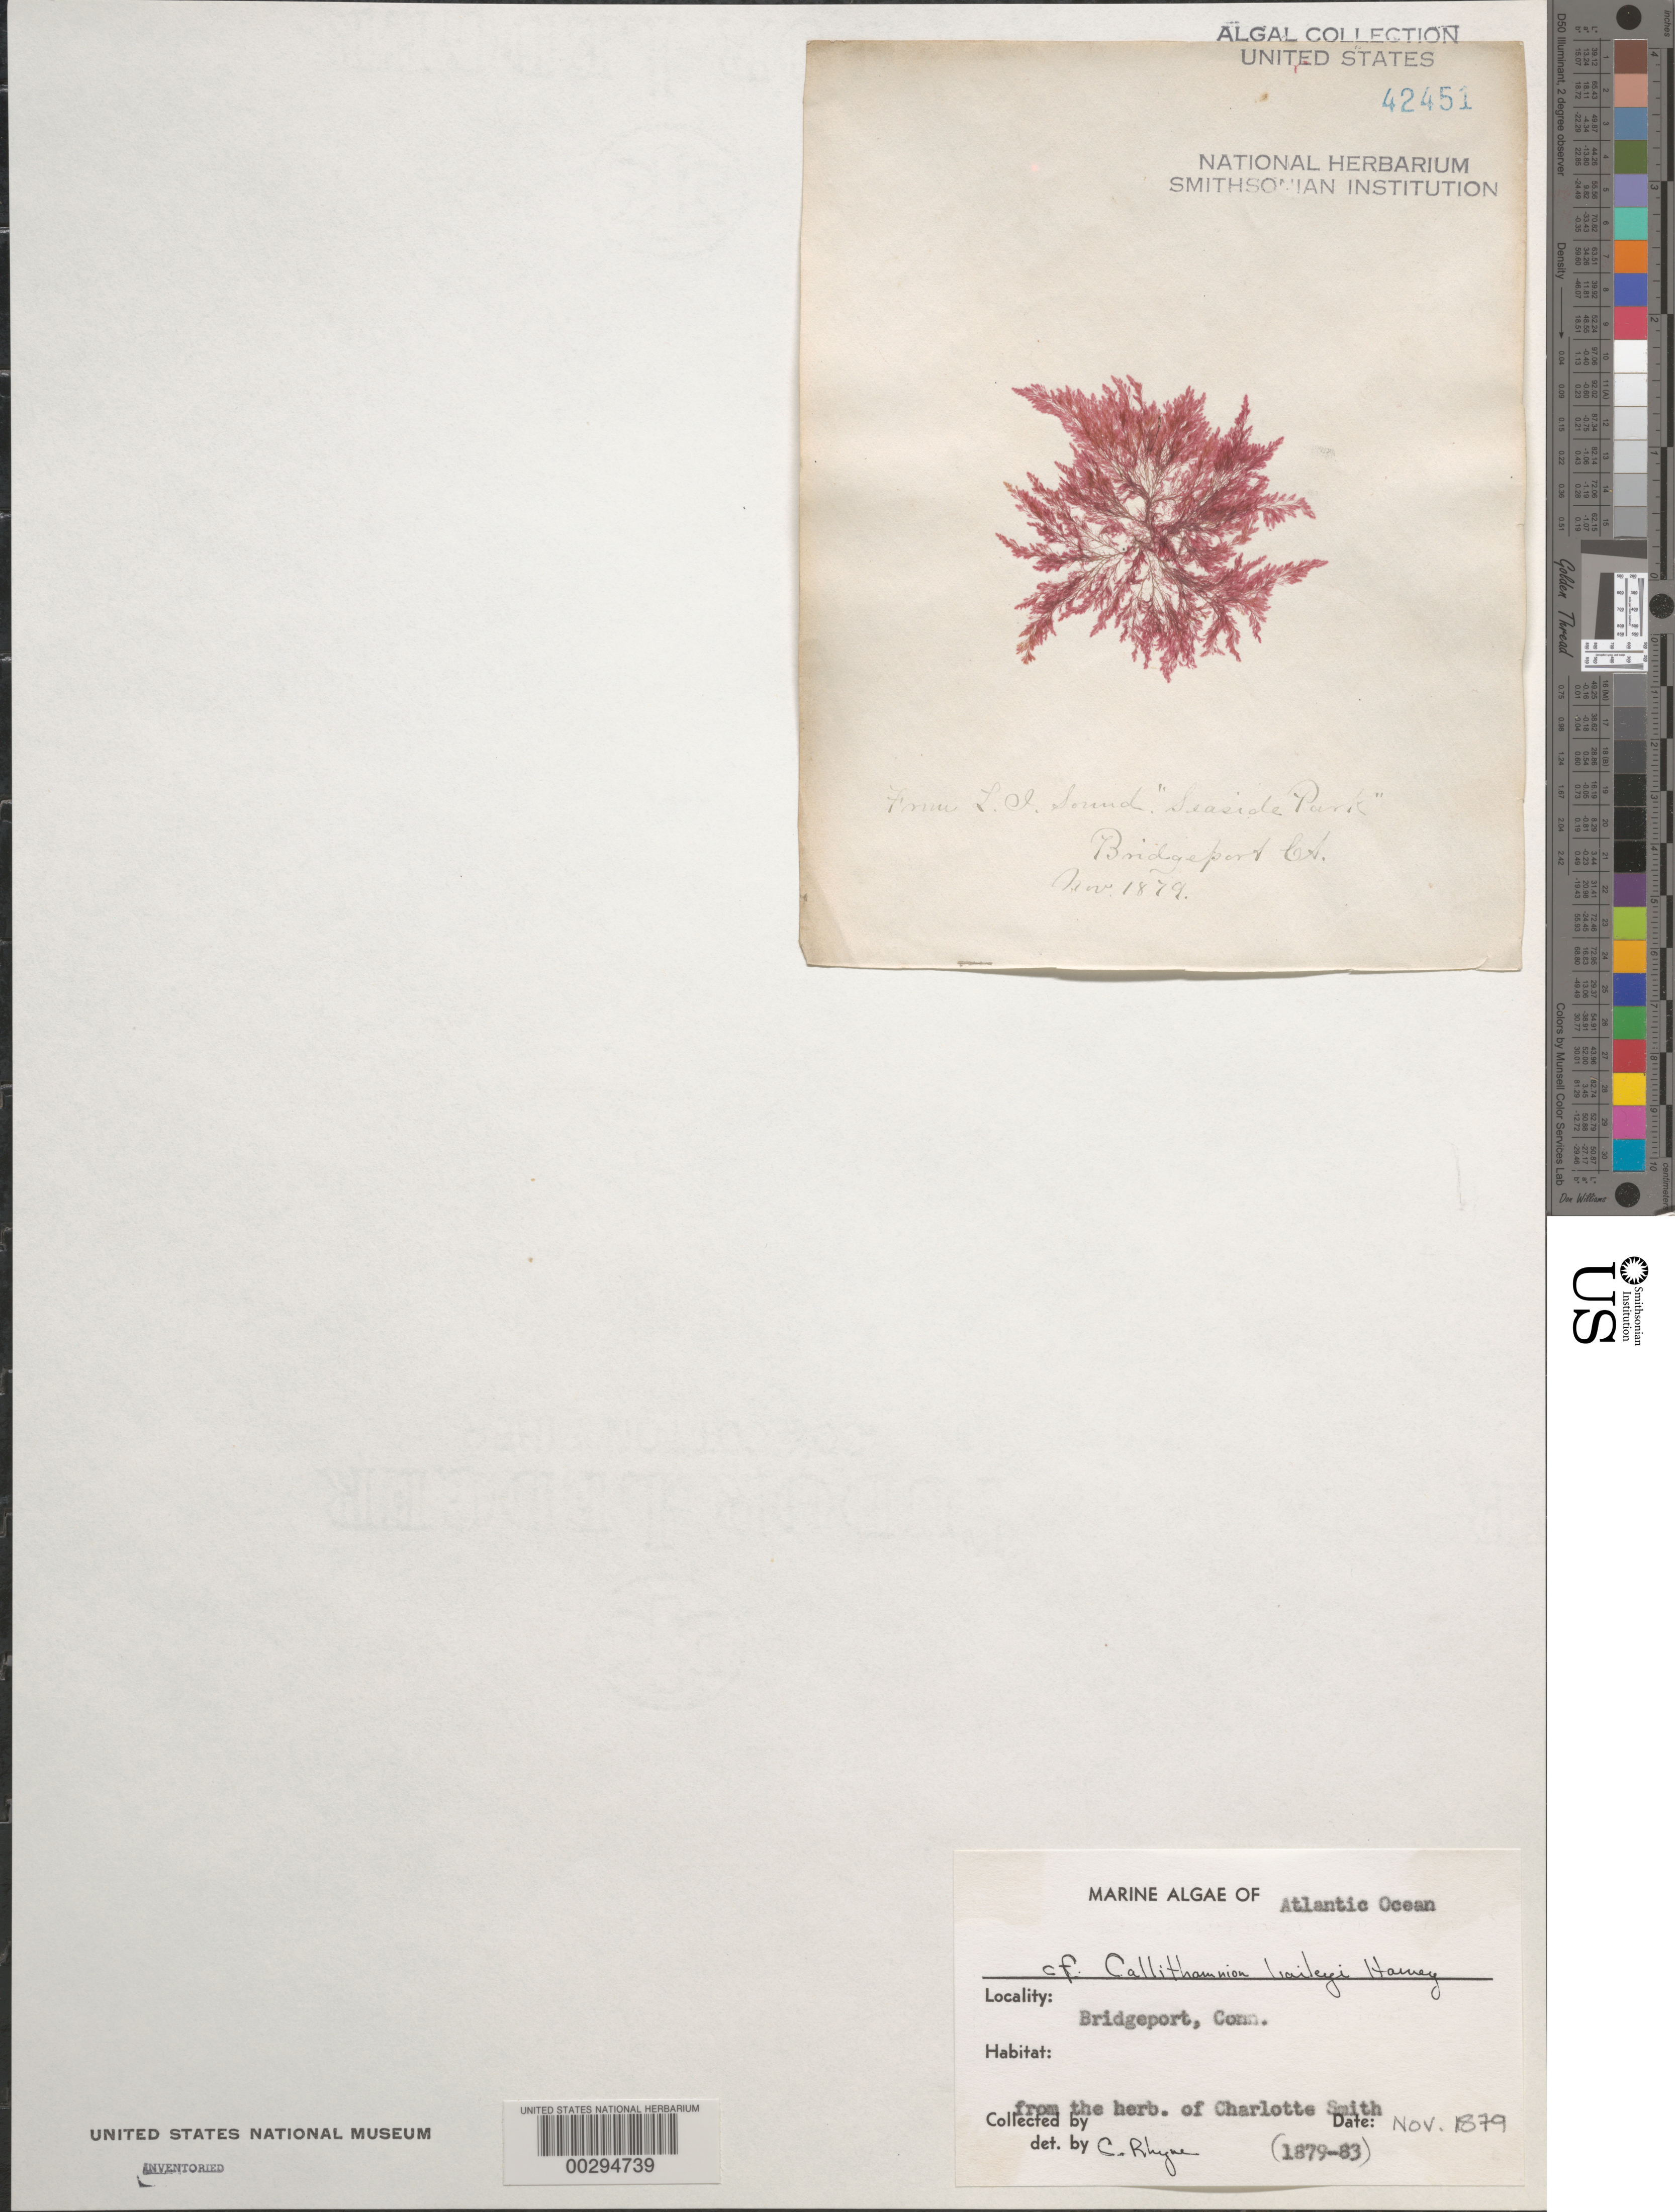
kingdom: Plantae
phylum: Rhodophyta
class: Florideophyceae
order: Ceramiales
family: Callithamniaceae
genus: Callithamnion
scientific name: Callithamnion tetragonum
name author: (With.) S.F. Gray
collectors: Charlotte Smith (herbarium)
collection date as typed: Nov 1879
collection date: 1879-11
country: United States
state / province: Connecticut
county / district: Fairfield County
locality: Bridgeport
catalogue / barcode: US 42451